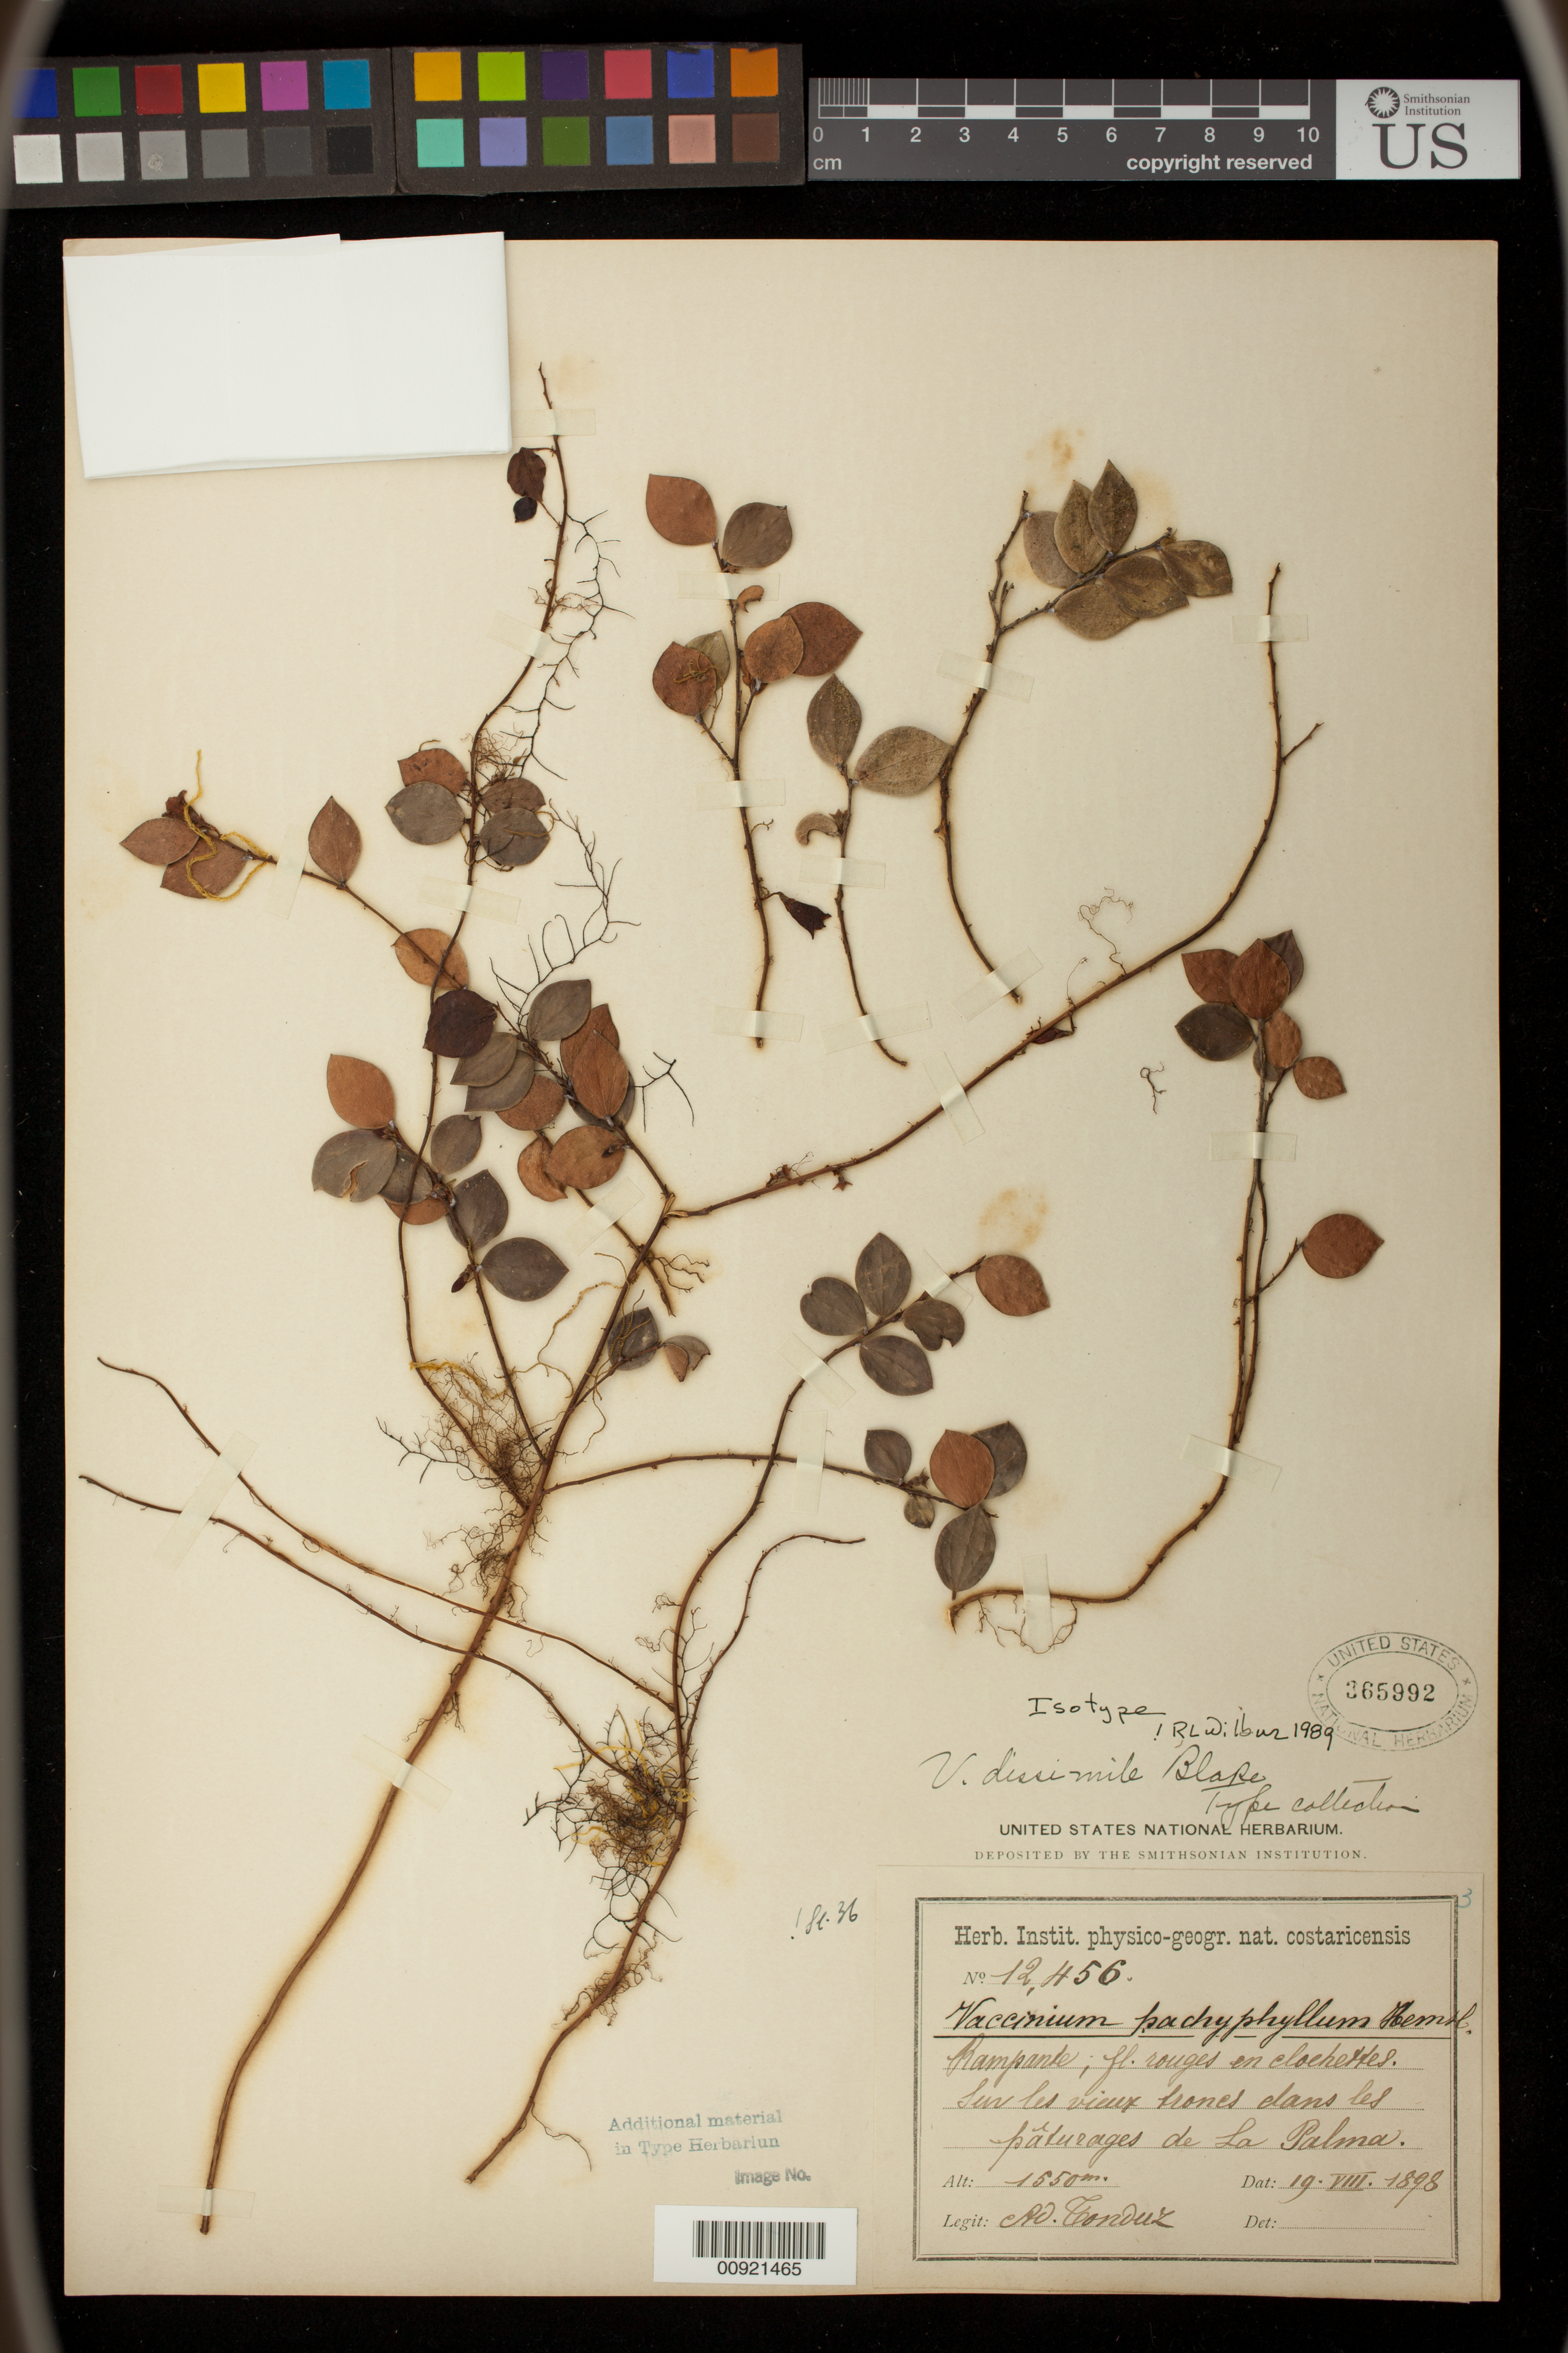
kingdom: Plantae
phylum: Tracheophyta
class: Magnoliopsida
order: Ericales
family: Ericaceae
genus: Vaccinium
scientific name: Vaccinium dissimile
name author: S.F. Blake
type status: Isotype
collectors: A. Tonduz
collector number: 12456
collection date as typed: Aug 1898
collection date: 1898-08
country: Costa Rica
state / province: San José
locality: La Palma.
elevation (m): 1550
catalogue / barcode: US 365992